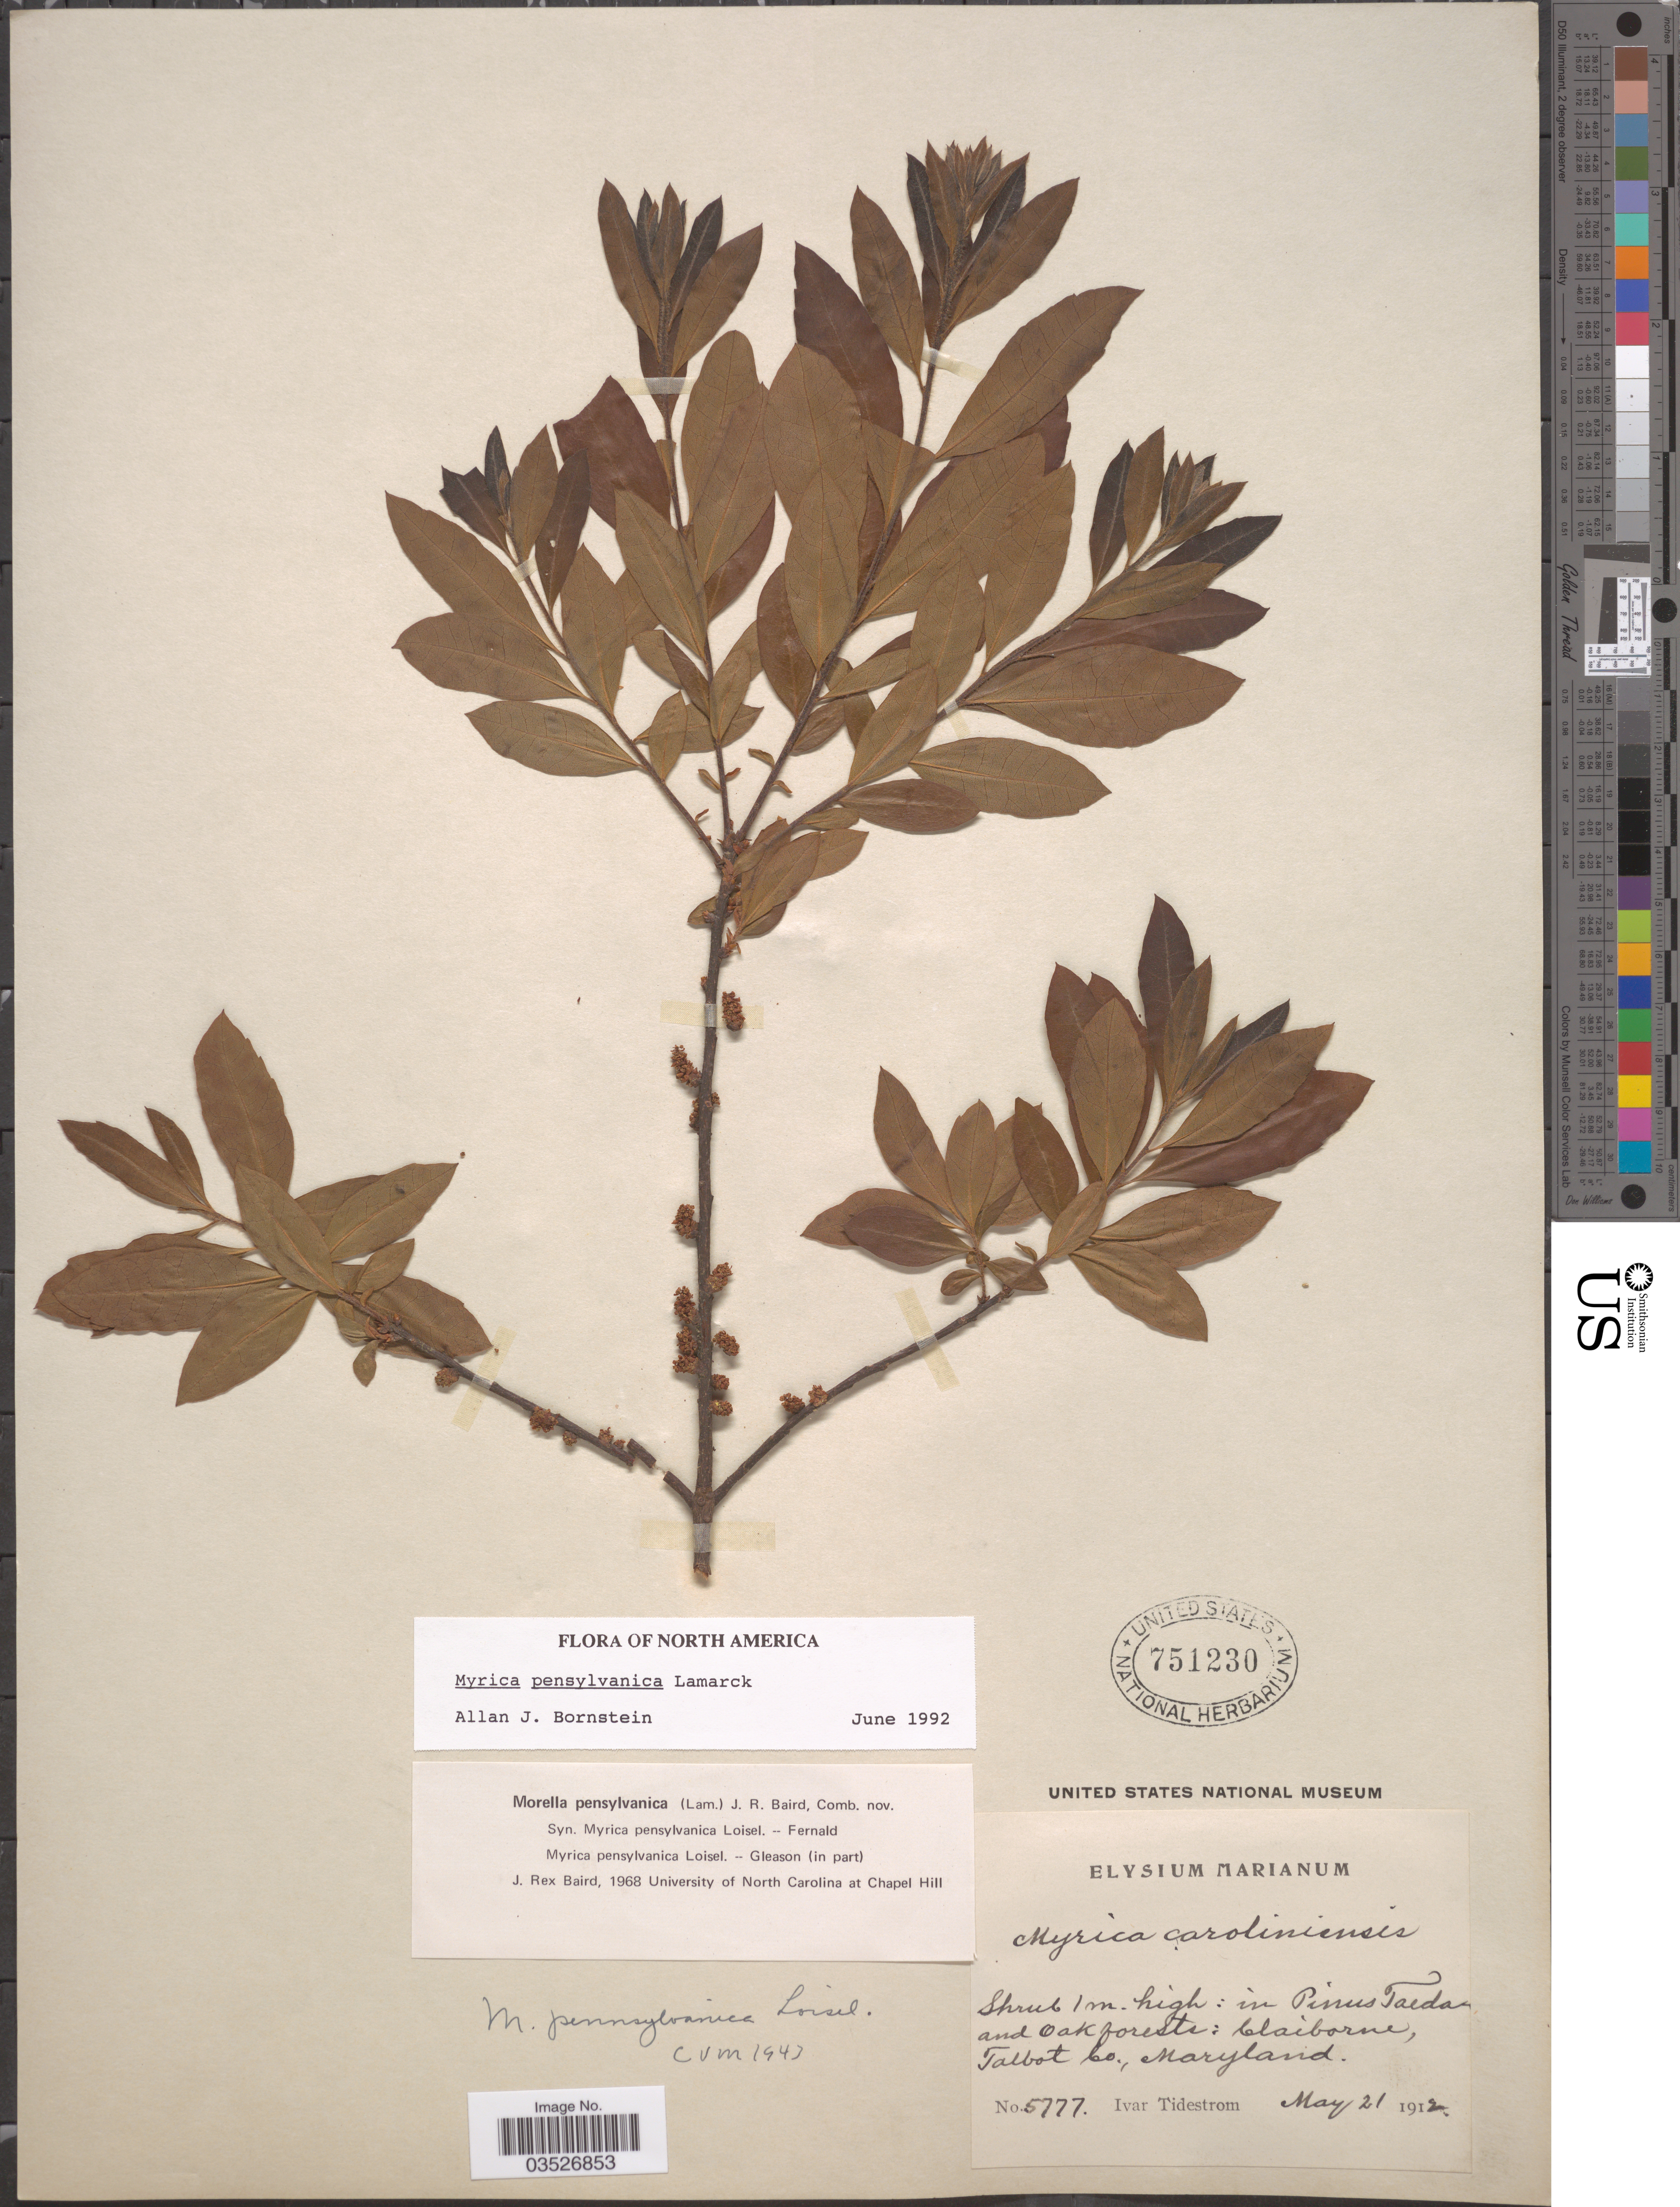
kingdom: Plantae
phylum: Tracheophyta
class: Magnoliopsida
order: Fagales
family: Myricaceae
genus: Morella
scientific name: Morella pensylvanica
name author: (Mirb.) Kartesz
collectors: I. F. Tidestrom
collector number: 5777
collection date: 1912-05-21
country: United States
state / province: Maryland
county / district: Talbot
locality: Claiborne, Talbot Co.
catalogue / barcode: US 751230